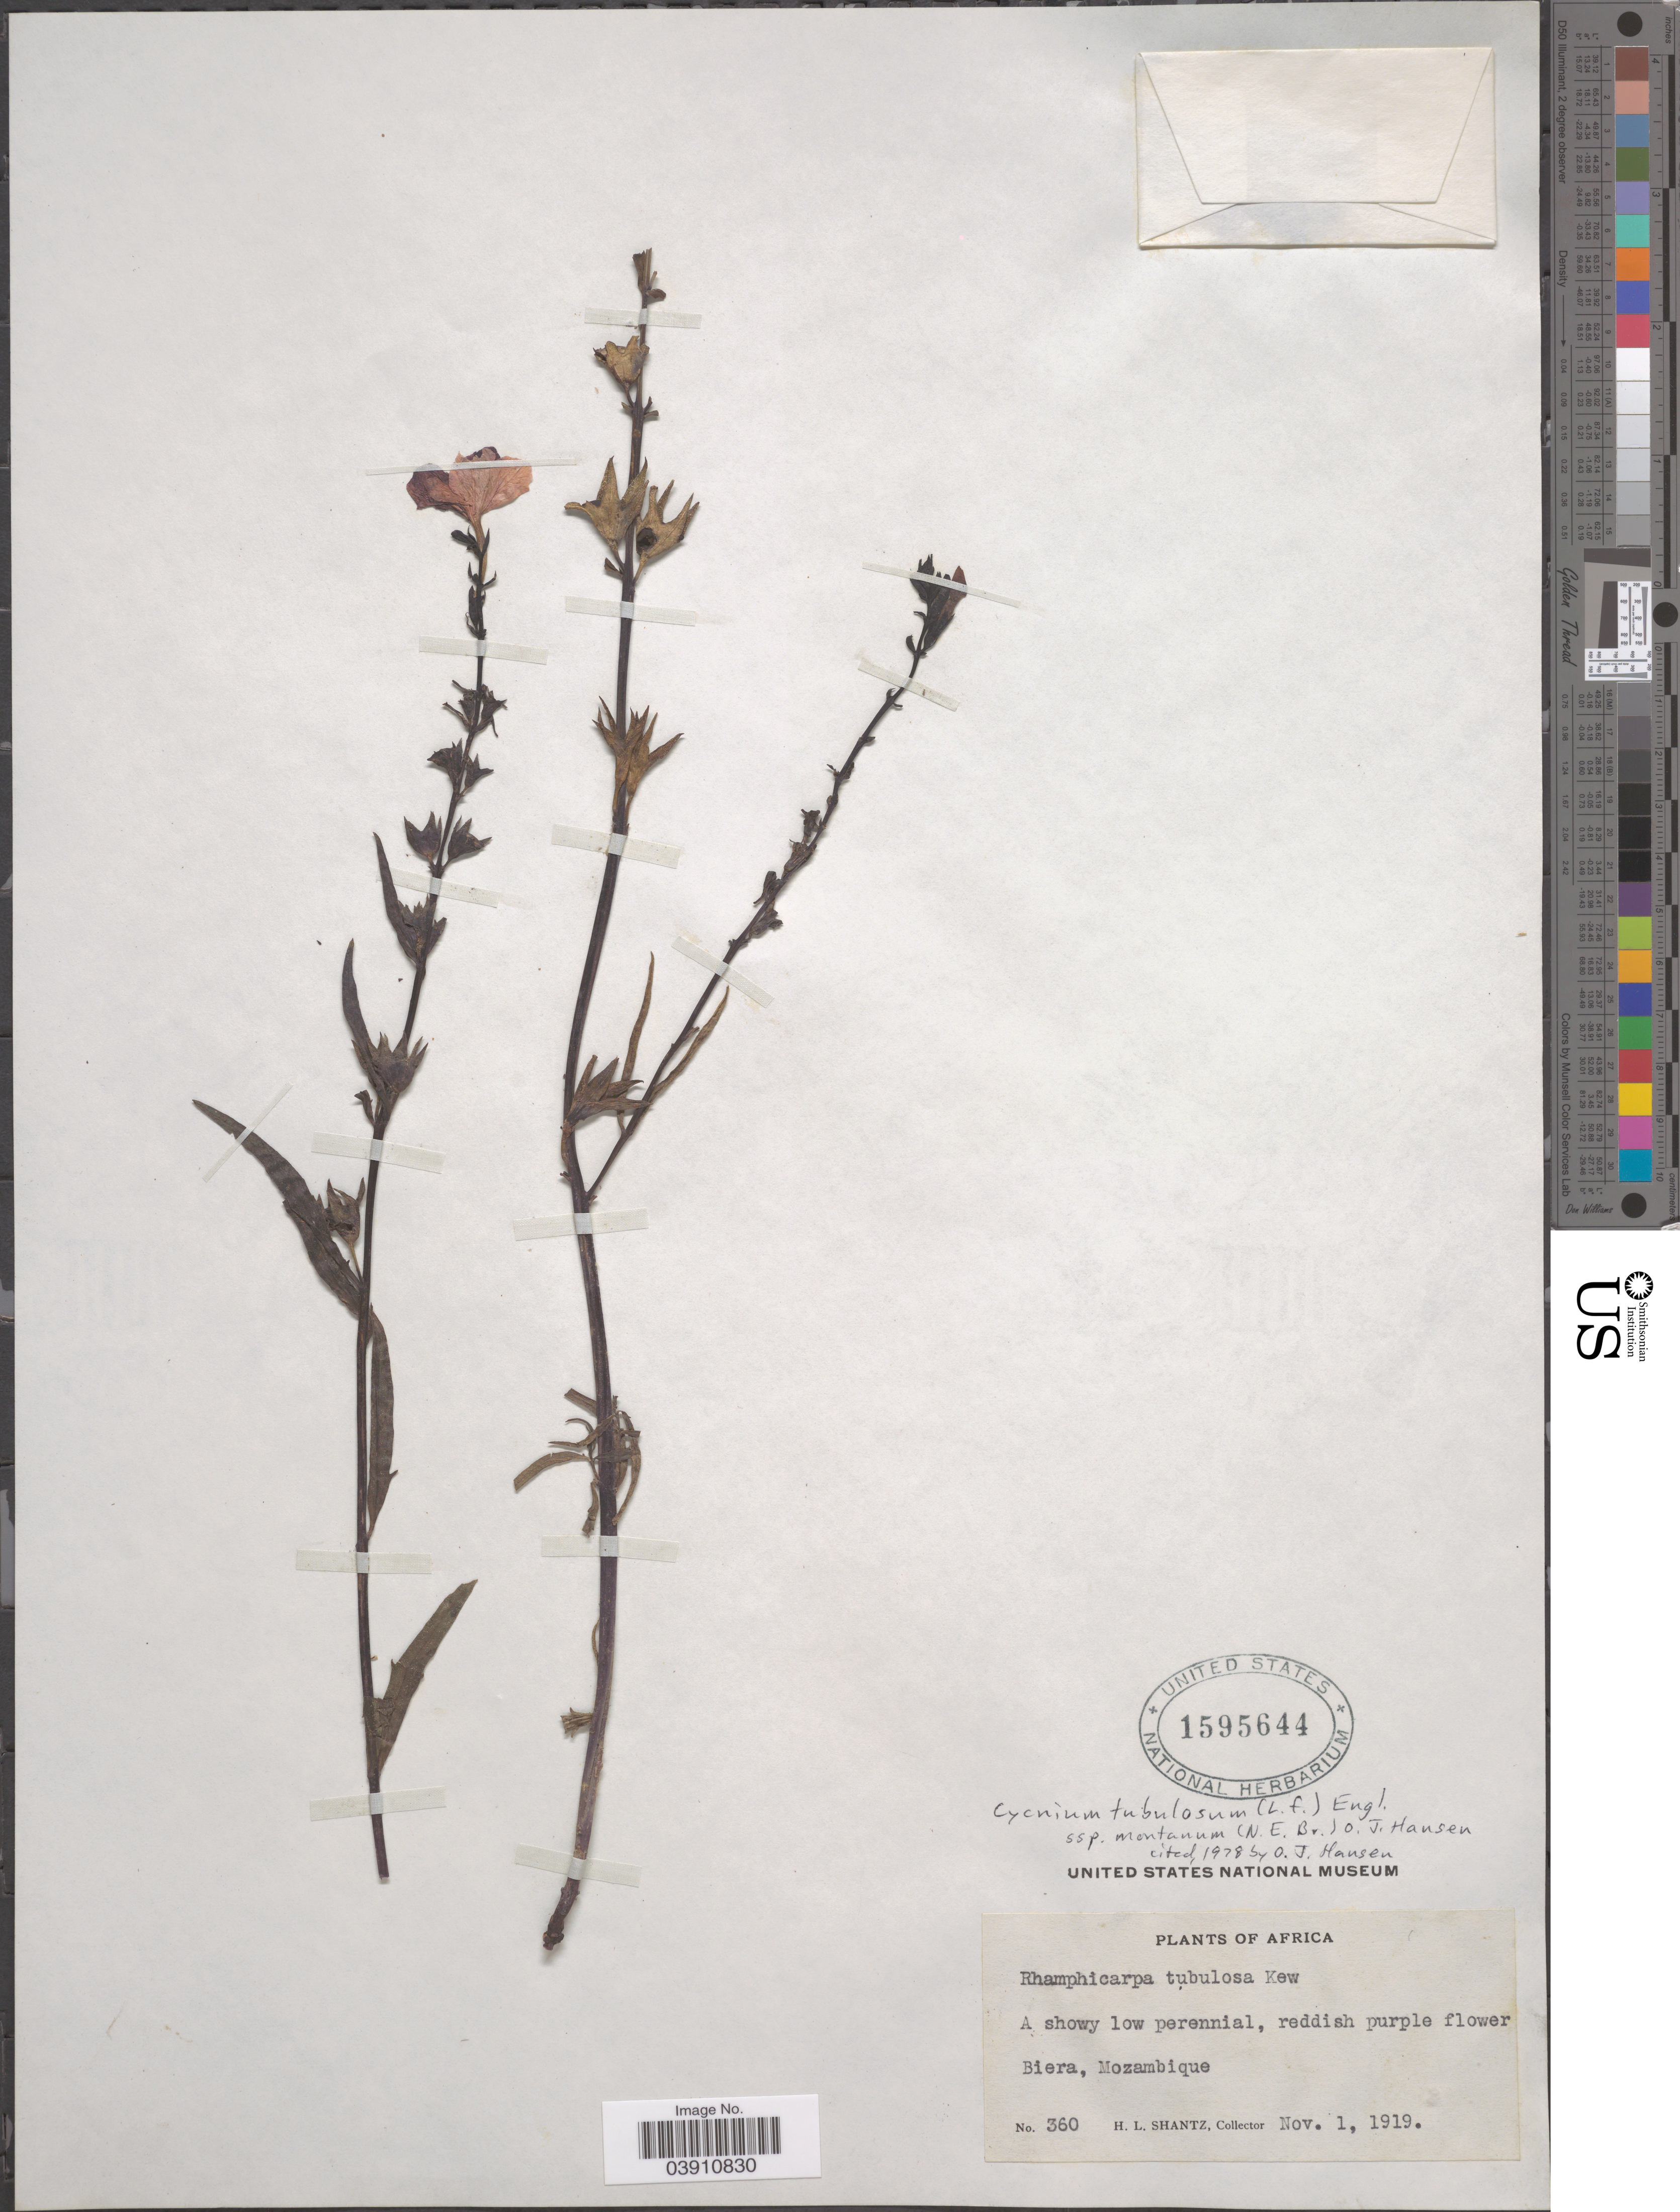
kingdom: Plantae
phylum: Tracheophyta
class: Magnoliopsida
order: Lamiales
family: Orobanchaceae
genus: Cycnium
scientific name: Cycnium tubulosum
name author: (L. f.) Engl.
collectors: H. Shantz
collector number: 360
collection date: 1919-11-01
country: Mozambique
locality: Biera.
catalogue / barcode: US 1595644